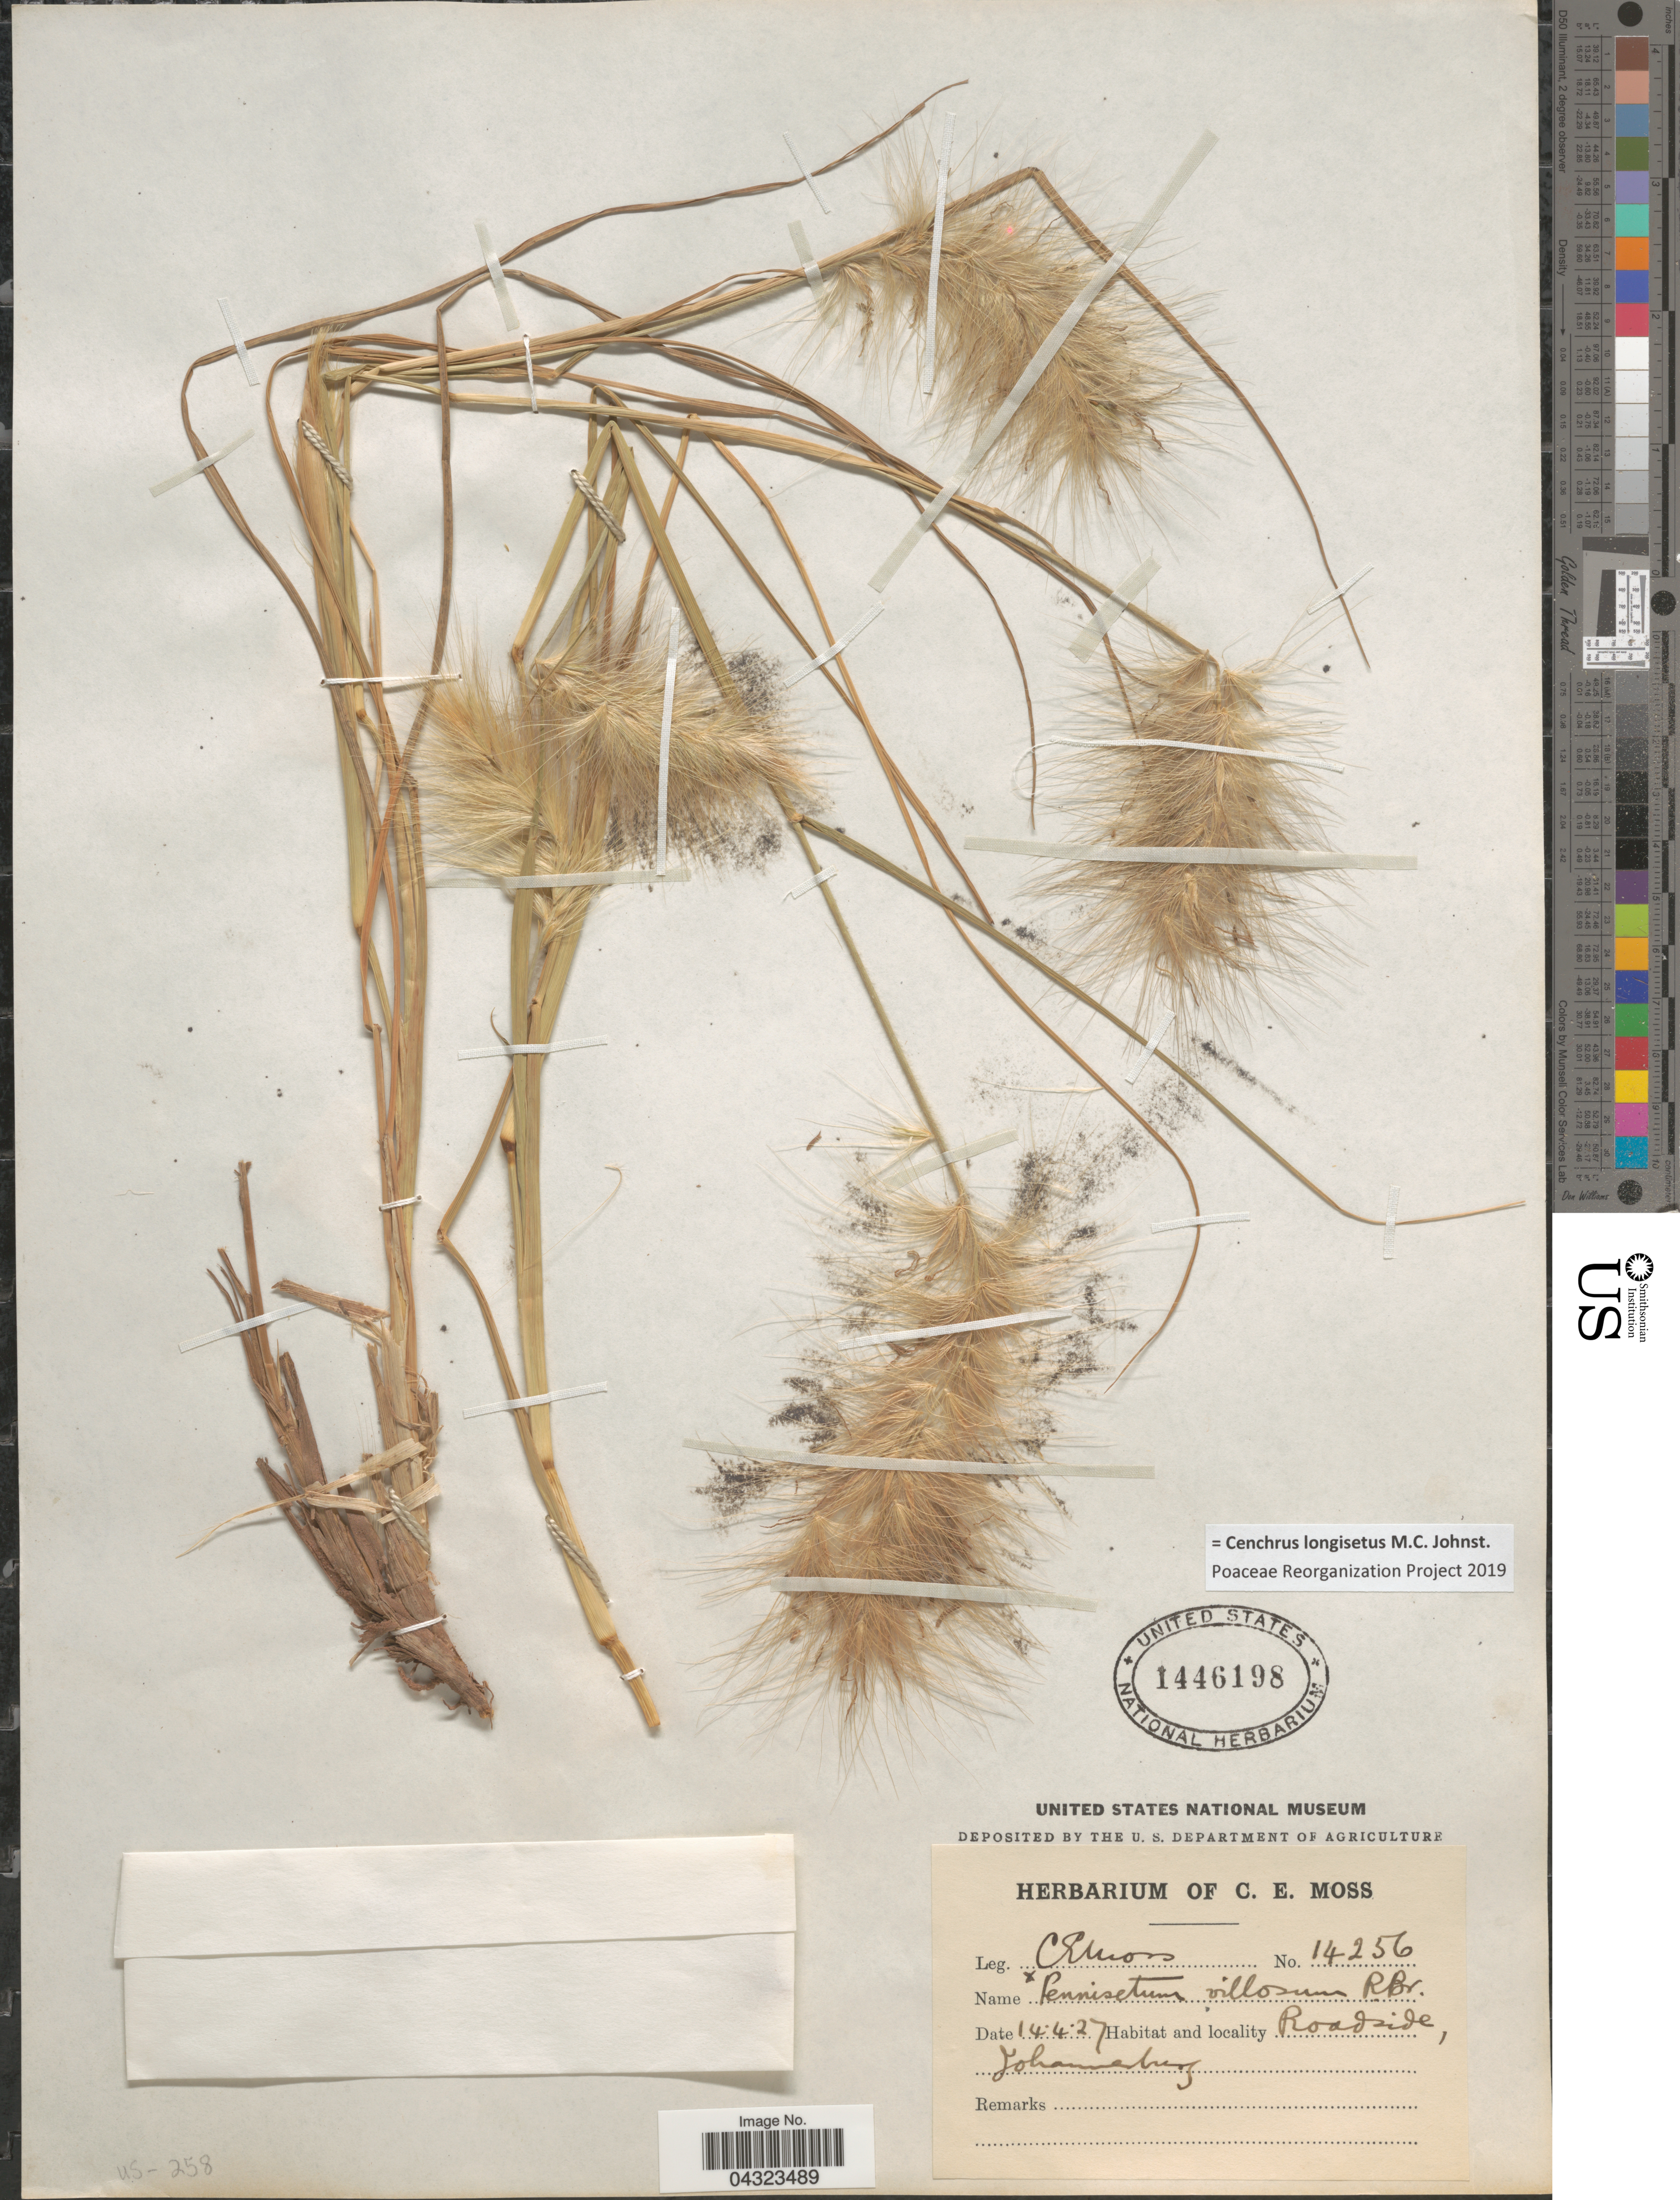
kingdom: Plantae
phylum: Tracheophyta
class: Liliopsida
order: Poales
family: Poaceae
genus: Cenchrus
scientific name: Cenchrus longisetus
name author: M.C. Johnst.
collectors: C. E. Moss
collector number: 14256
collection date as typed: Transcribed d/m/y: 14/4/27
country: South Africa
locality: Roadside, Johannesburg.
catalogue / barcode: US 1446198